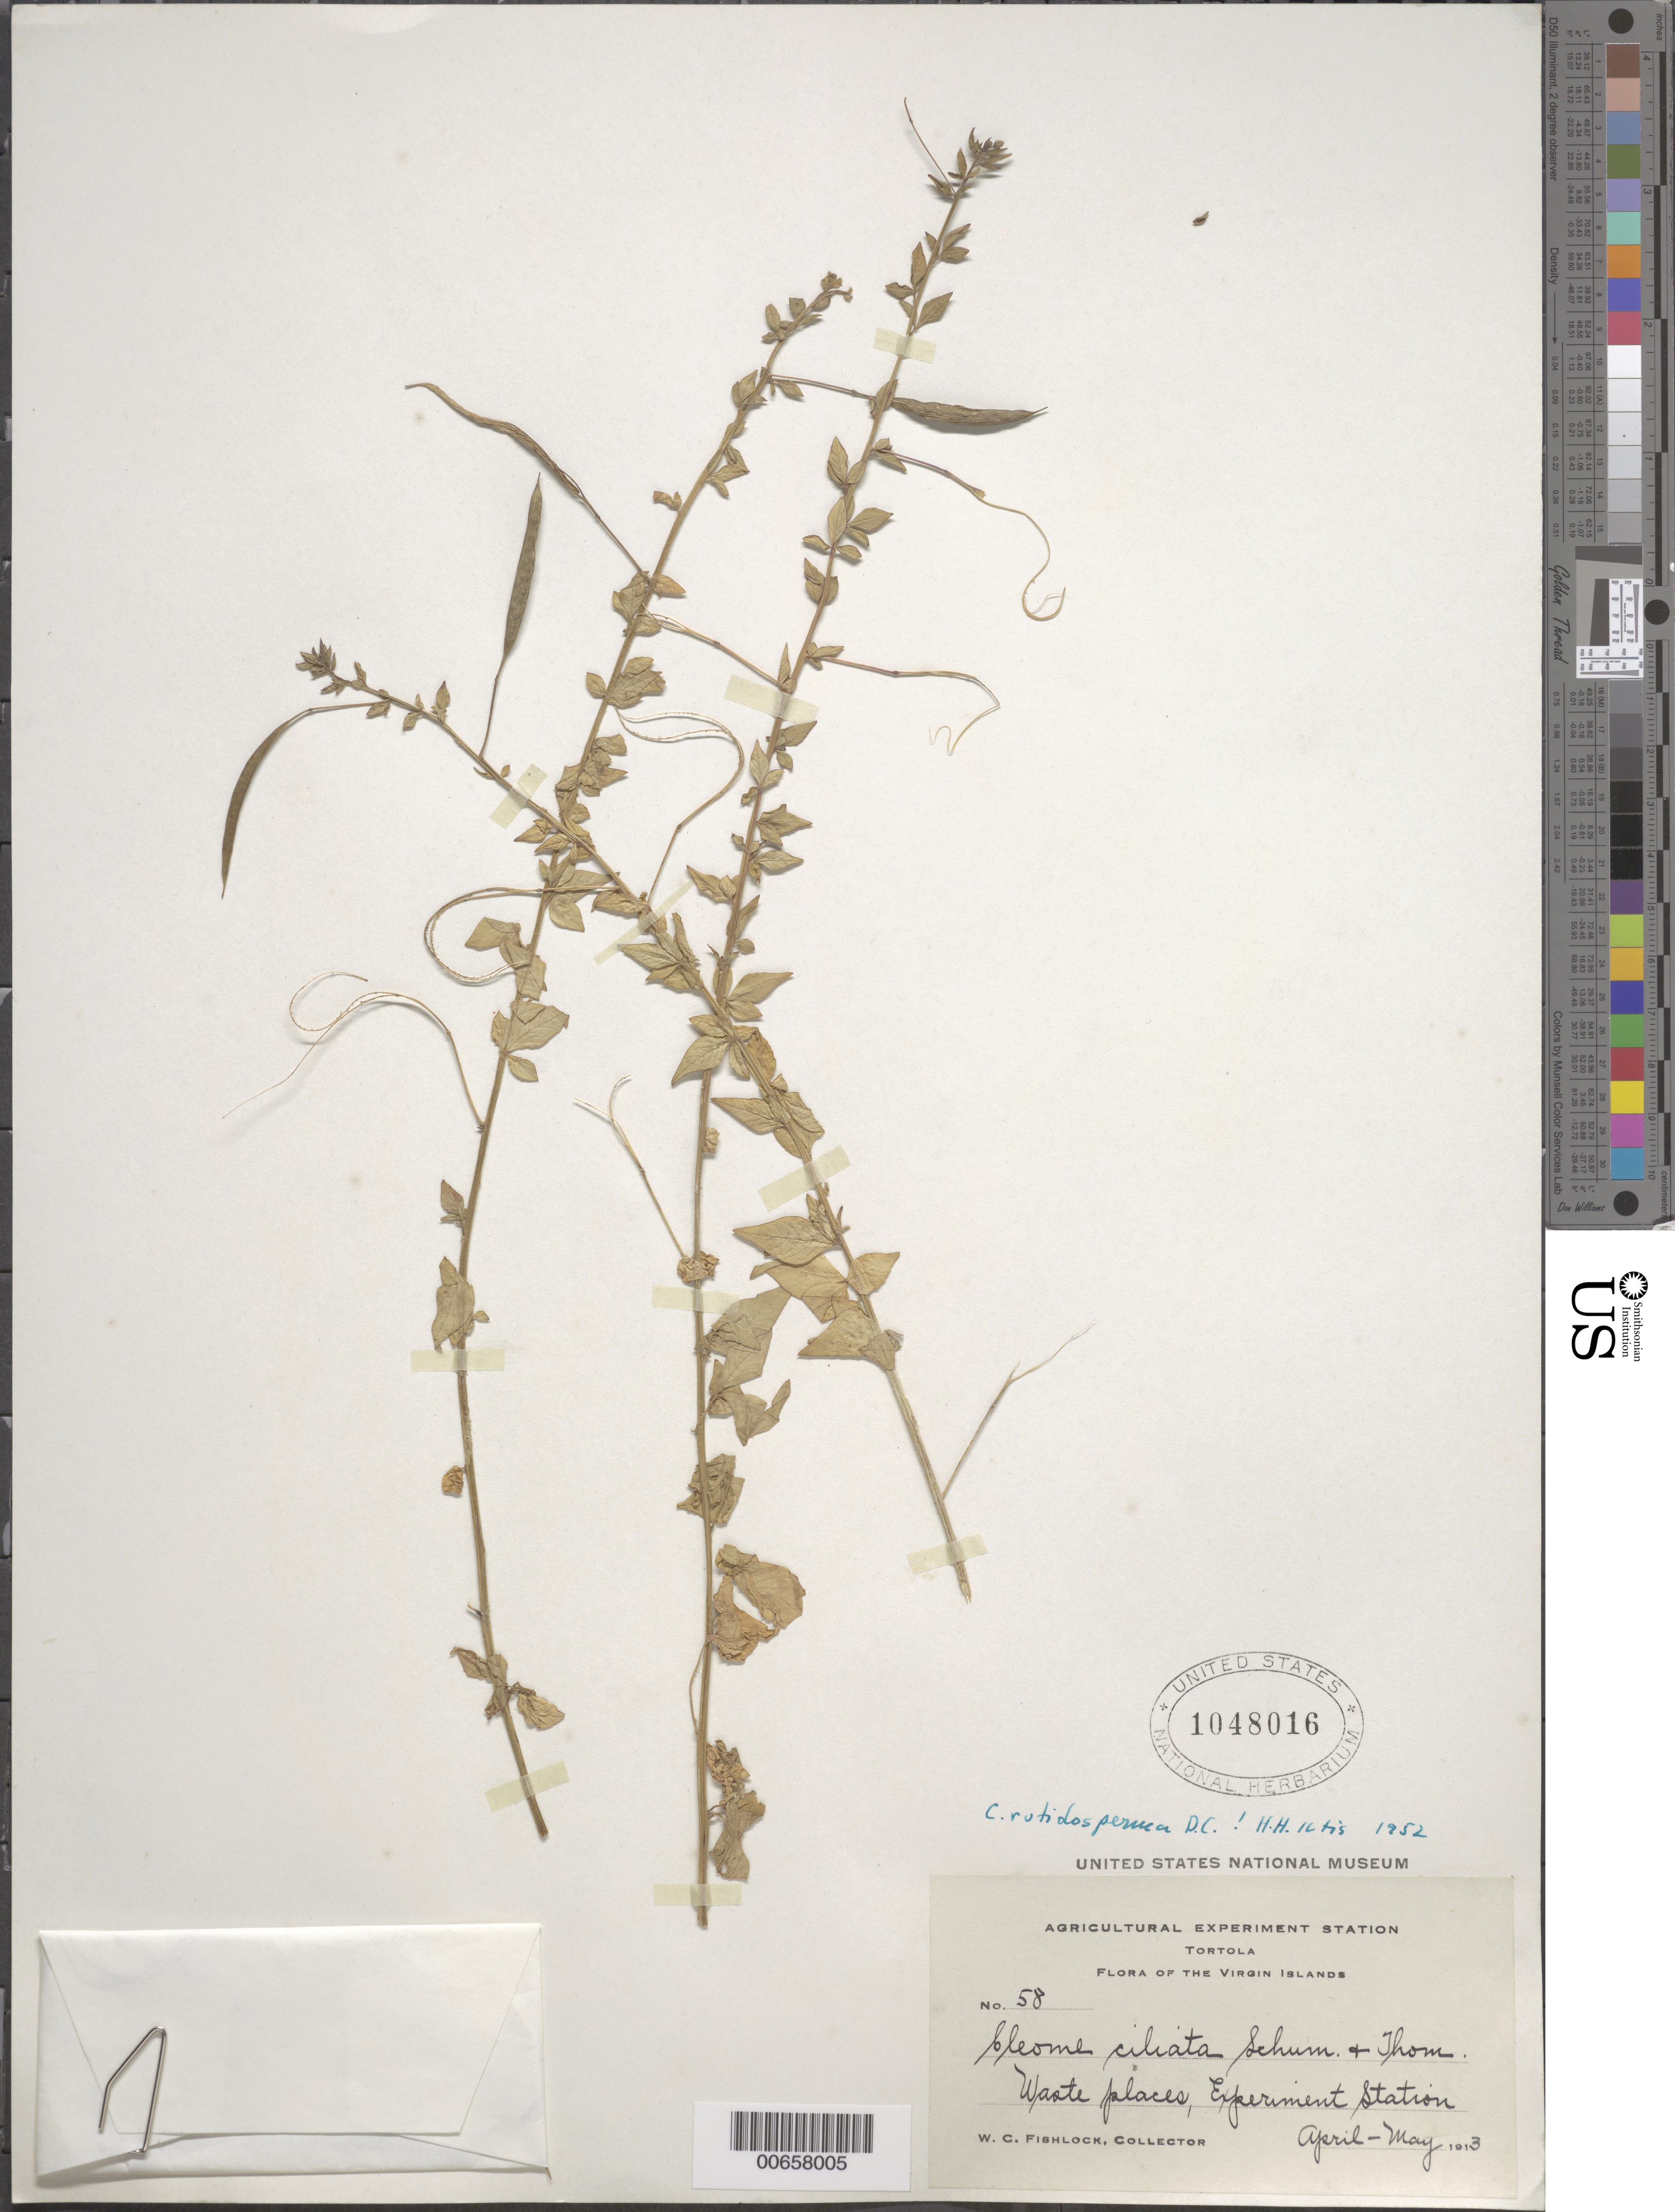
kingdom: Plantae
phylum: Tracheophyta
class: Magnoliopsida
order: Brassicales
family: Cleomaceae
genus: Sieruela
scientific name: Sieruela rutidosperma var. rutidosperma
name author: (DC.) Roalson & J.C. Hall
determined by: Strong, Mark T., (BOT), Smithsonian Institution - National Museum of Natural History (UNITED STATES)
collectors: W. Fishlock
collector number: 58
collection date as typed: Apr 1913 to -- May 1913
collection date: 1913-04/1913-05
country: British Virgin Islands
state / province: Tortola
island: Tortola Island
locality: Tortola Experiment Station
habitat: Waste places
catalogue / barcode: US 1048016